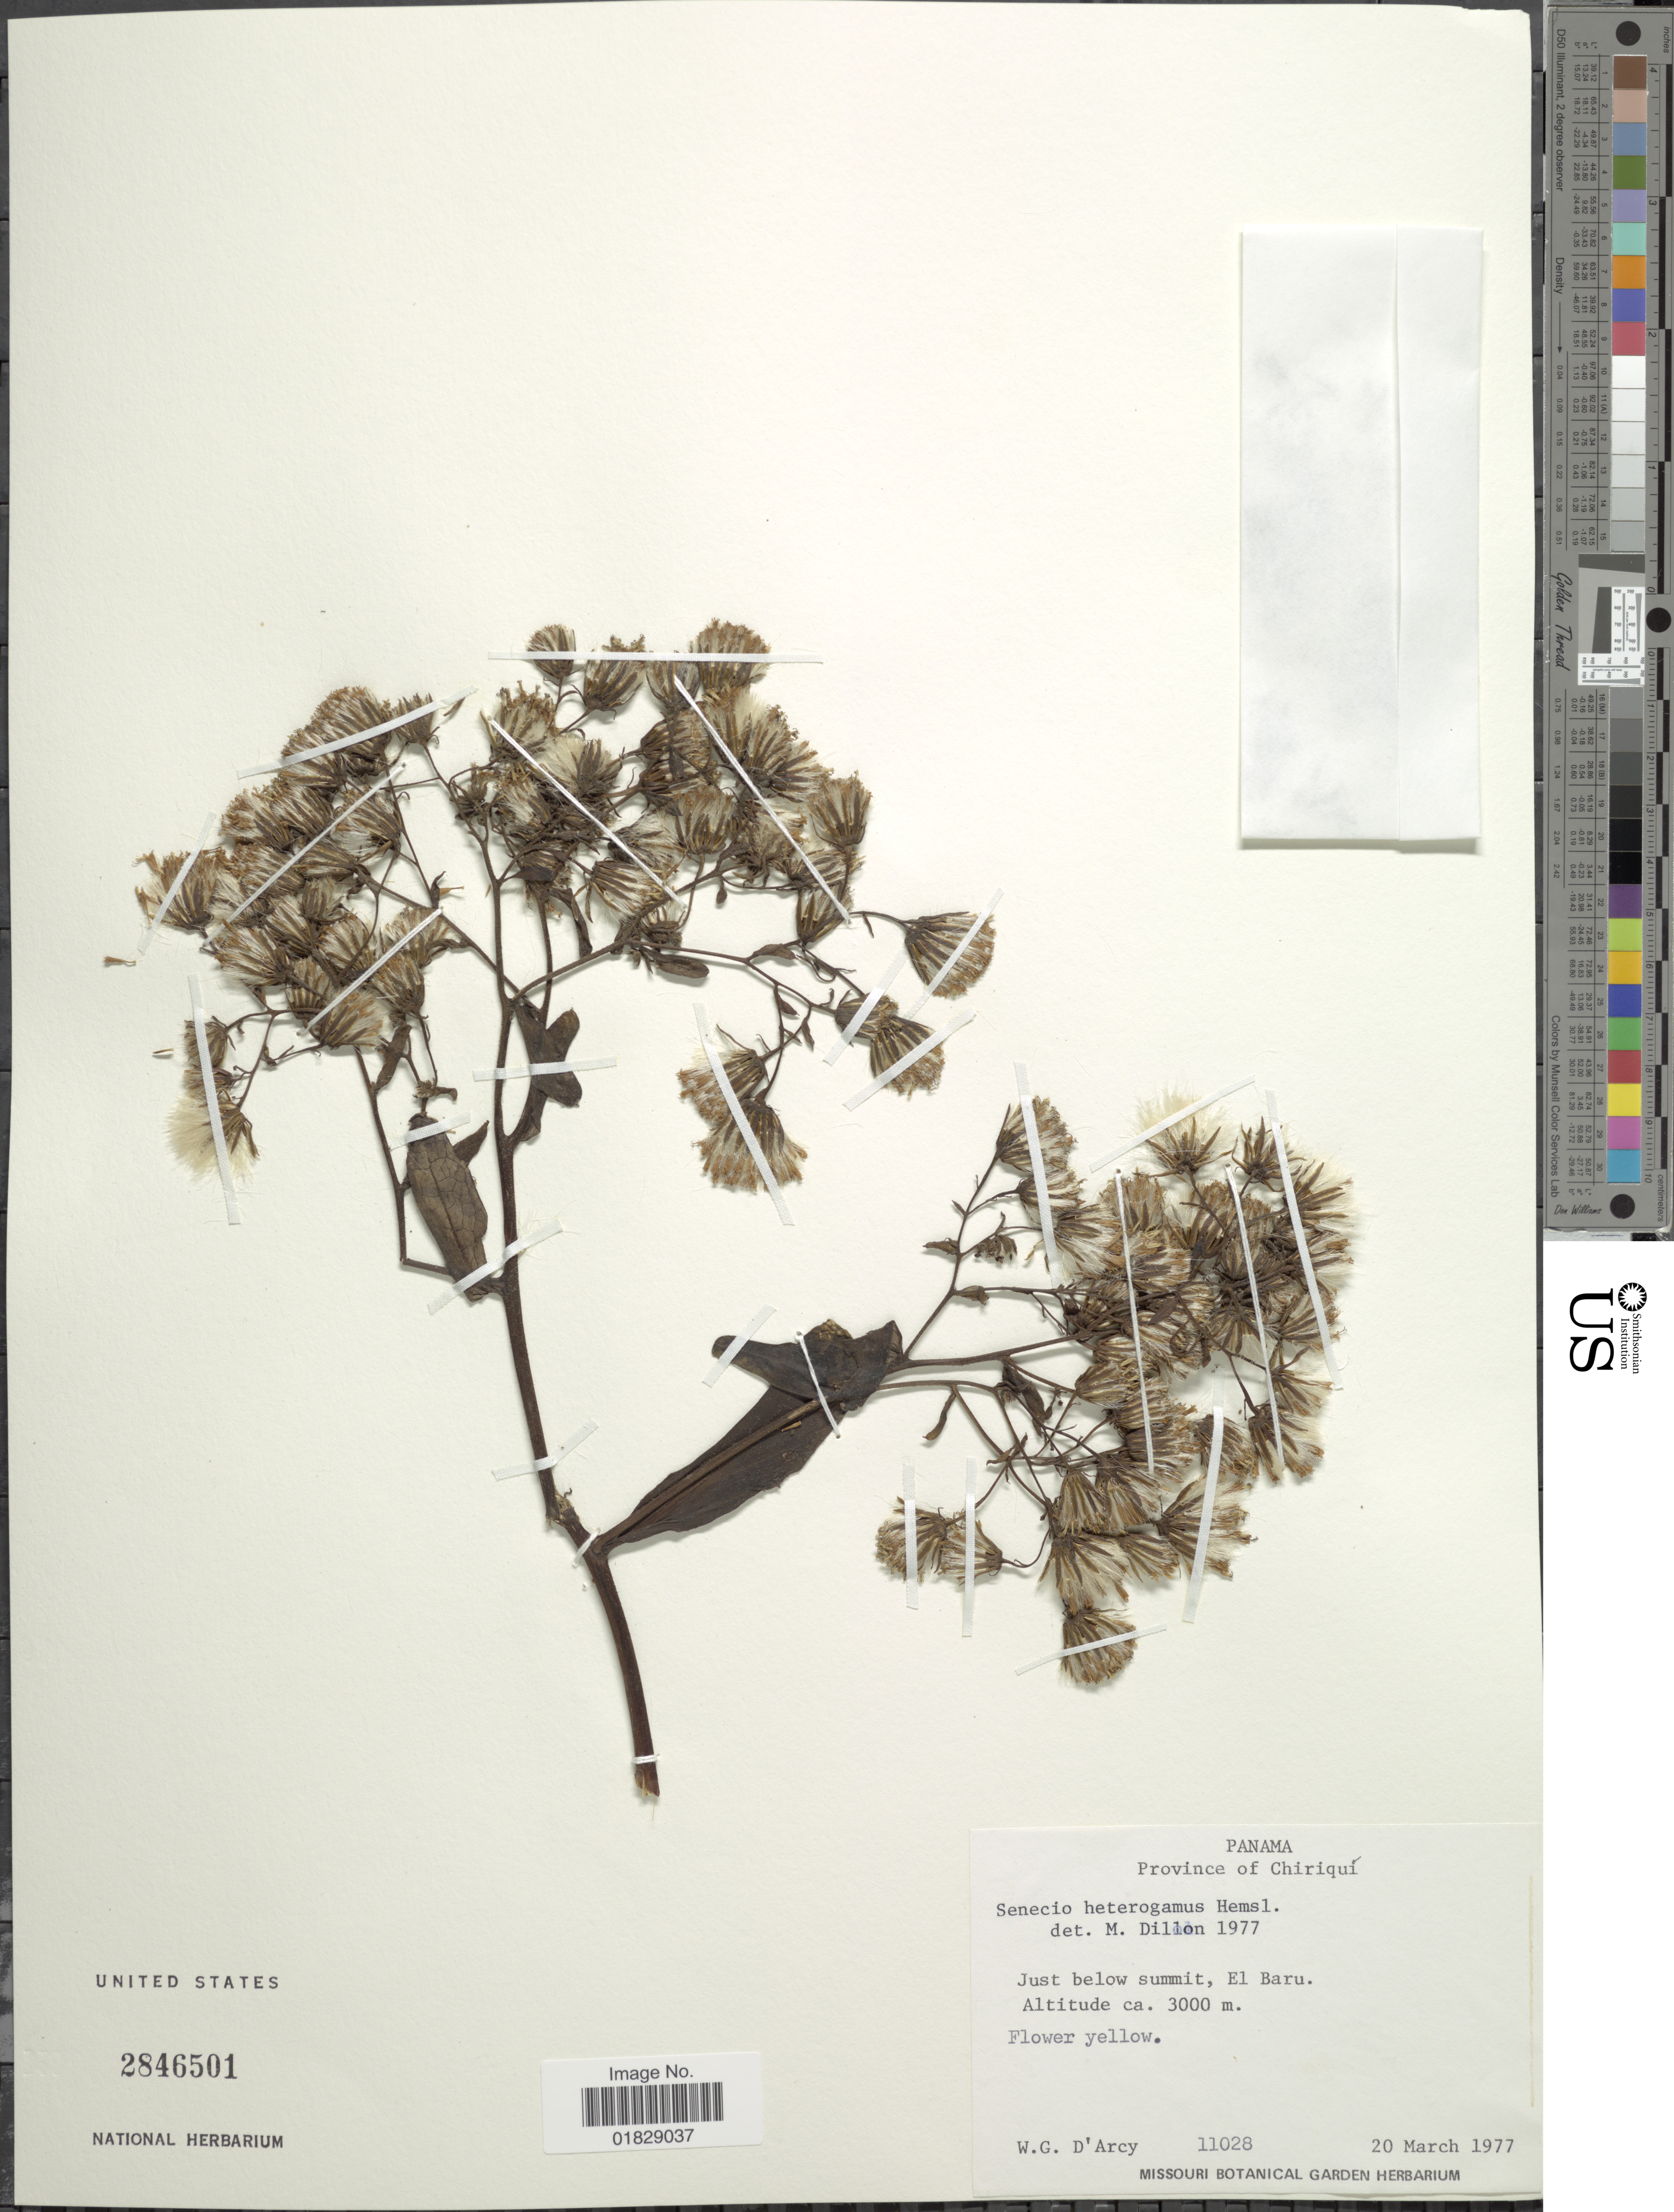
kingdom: Plantae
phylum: Tracheophyta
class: Magnoliopsida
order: Asterales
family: Asteraceae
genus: Roldana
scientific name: Roldana heterogama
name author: (Benth.) H. Rob. & Brettell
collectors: W. G. D'Arcy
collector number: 11028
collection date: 1977-03-20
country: Panama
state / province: Chiriqui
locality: Province of Chiriqui. Just below summit, El Baru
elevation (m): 3000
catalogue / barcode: US 2846501